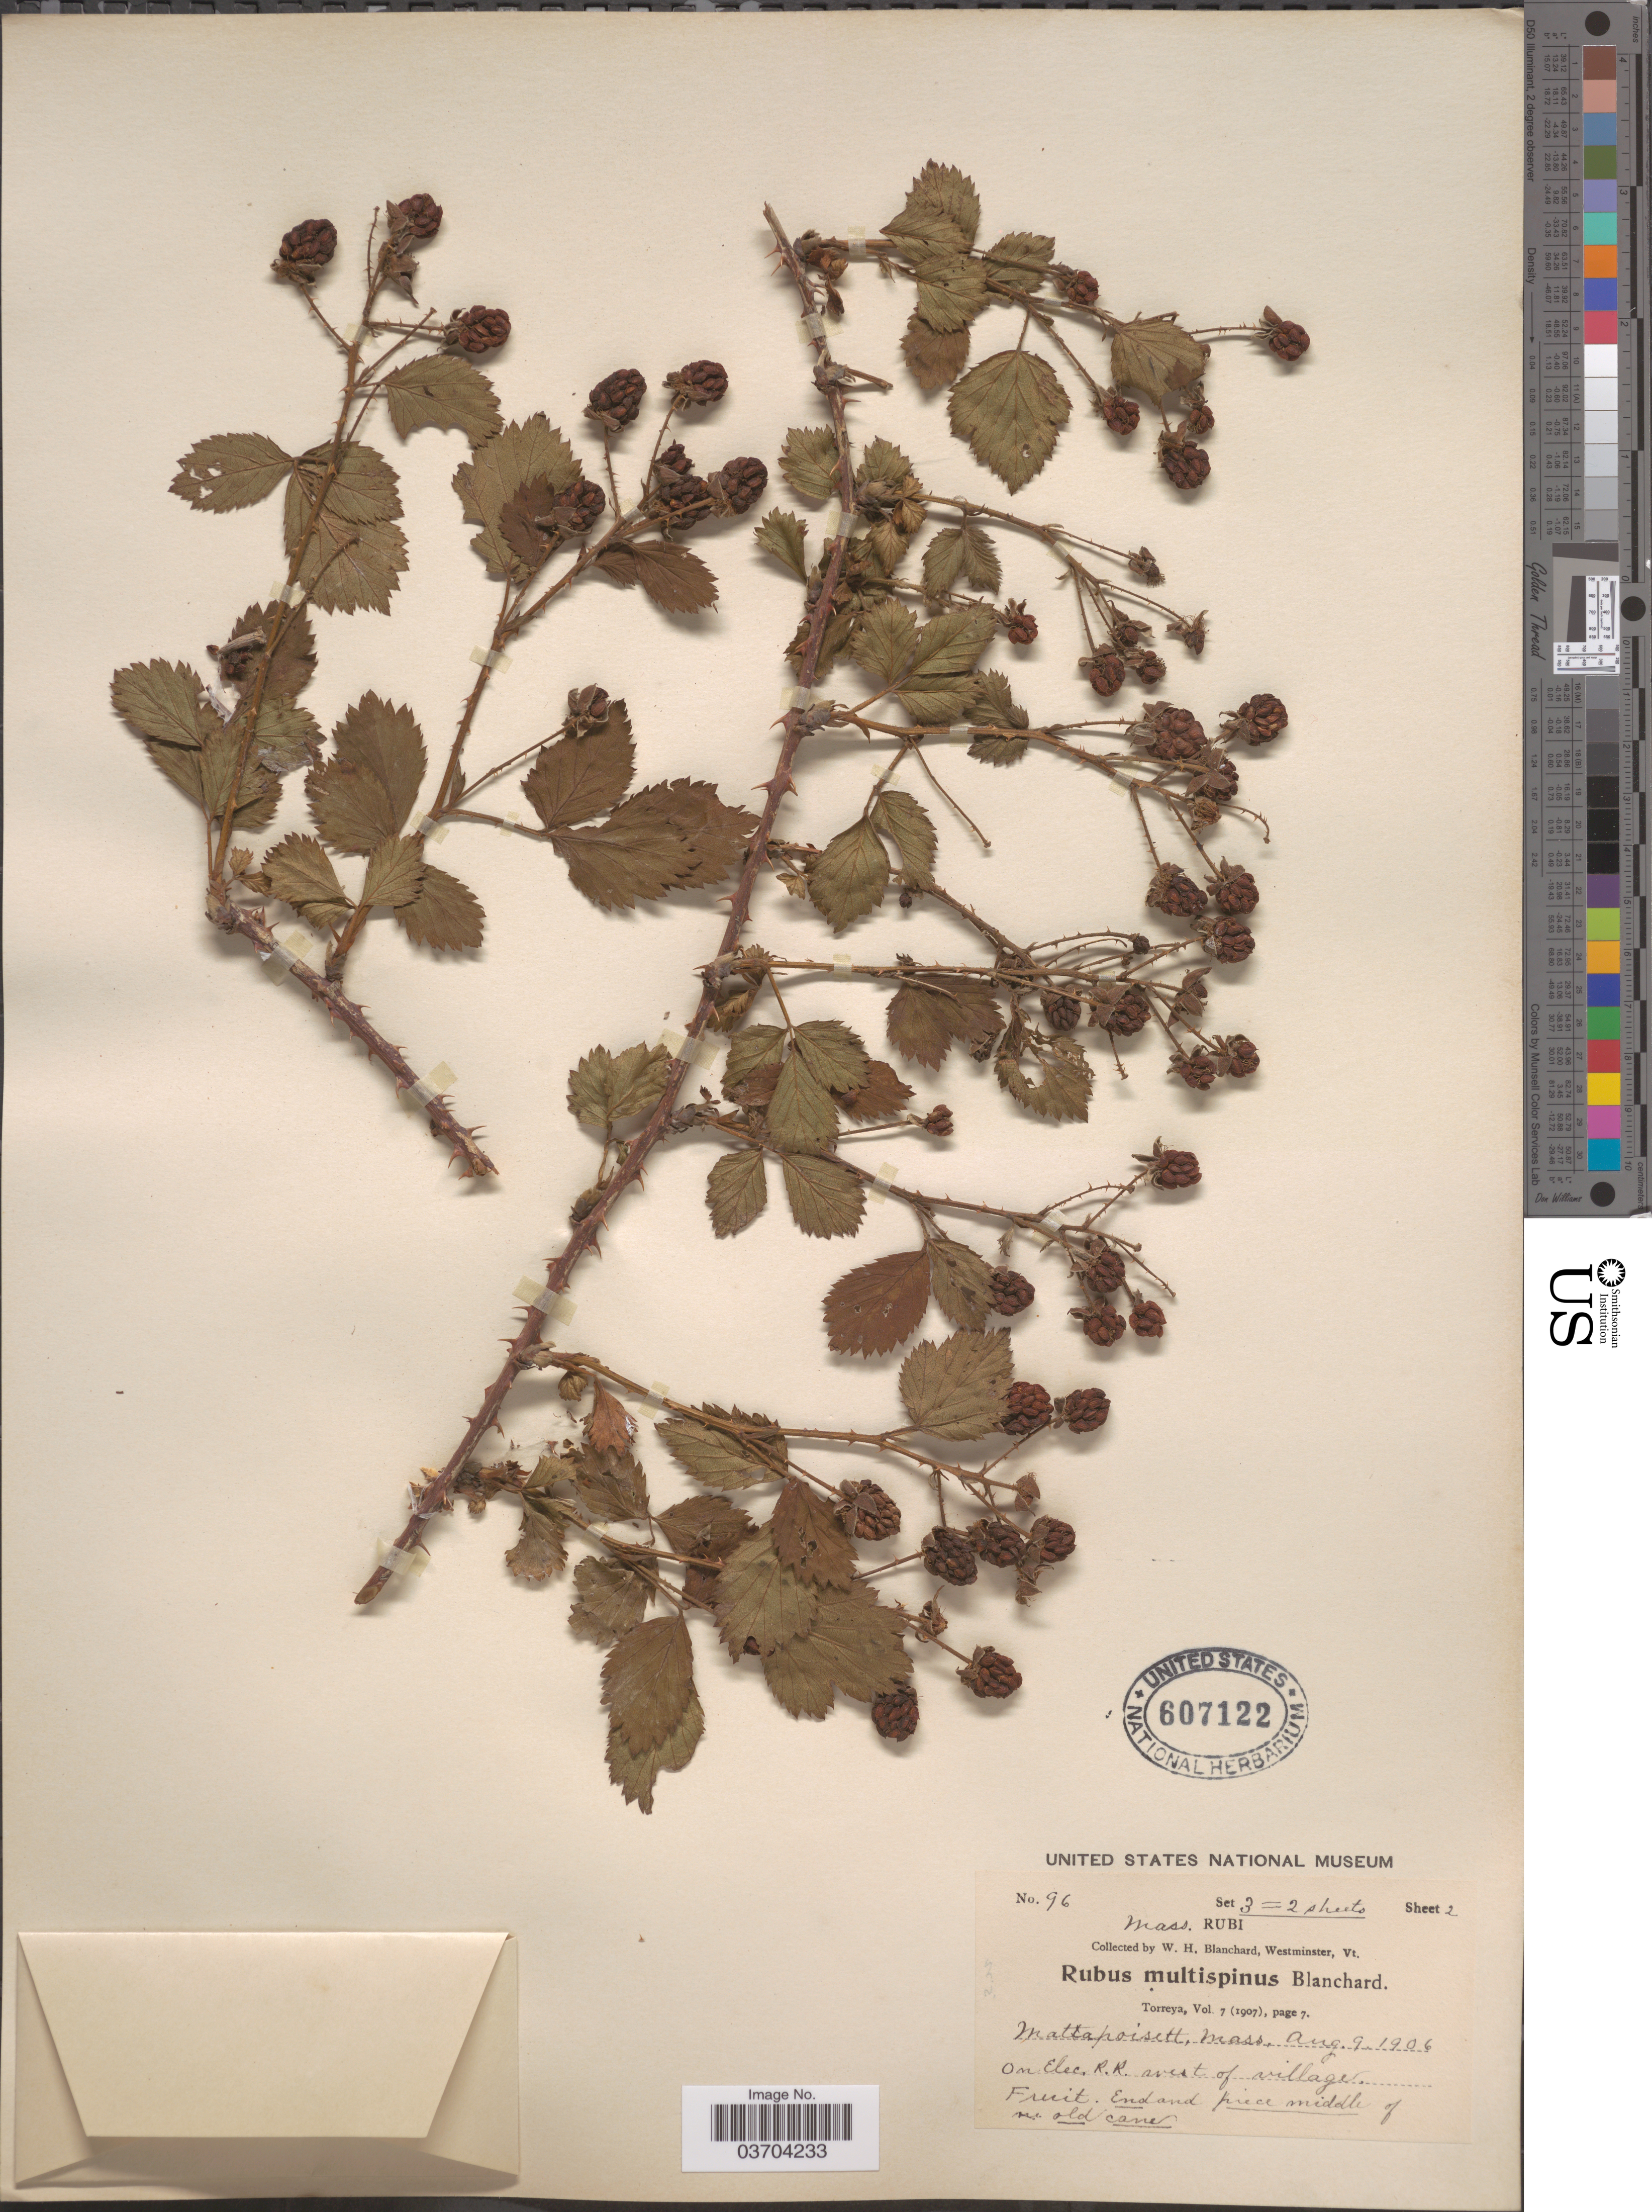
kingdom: Plantae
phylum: Tracheophyta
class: Magnoliopsida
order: Rosales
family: Rosaceae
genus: Rubus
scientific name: Rubus multispinus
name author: Blanch.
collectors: W. H. Blanchard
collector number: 96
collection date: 1906-08-09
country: United States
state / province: Massachusetts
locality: Mattapoisett. On Elec, R.R. west of village.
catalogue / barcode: US 607122